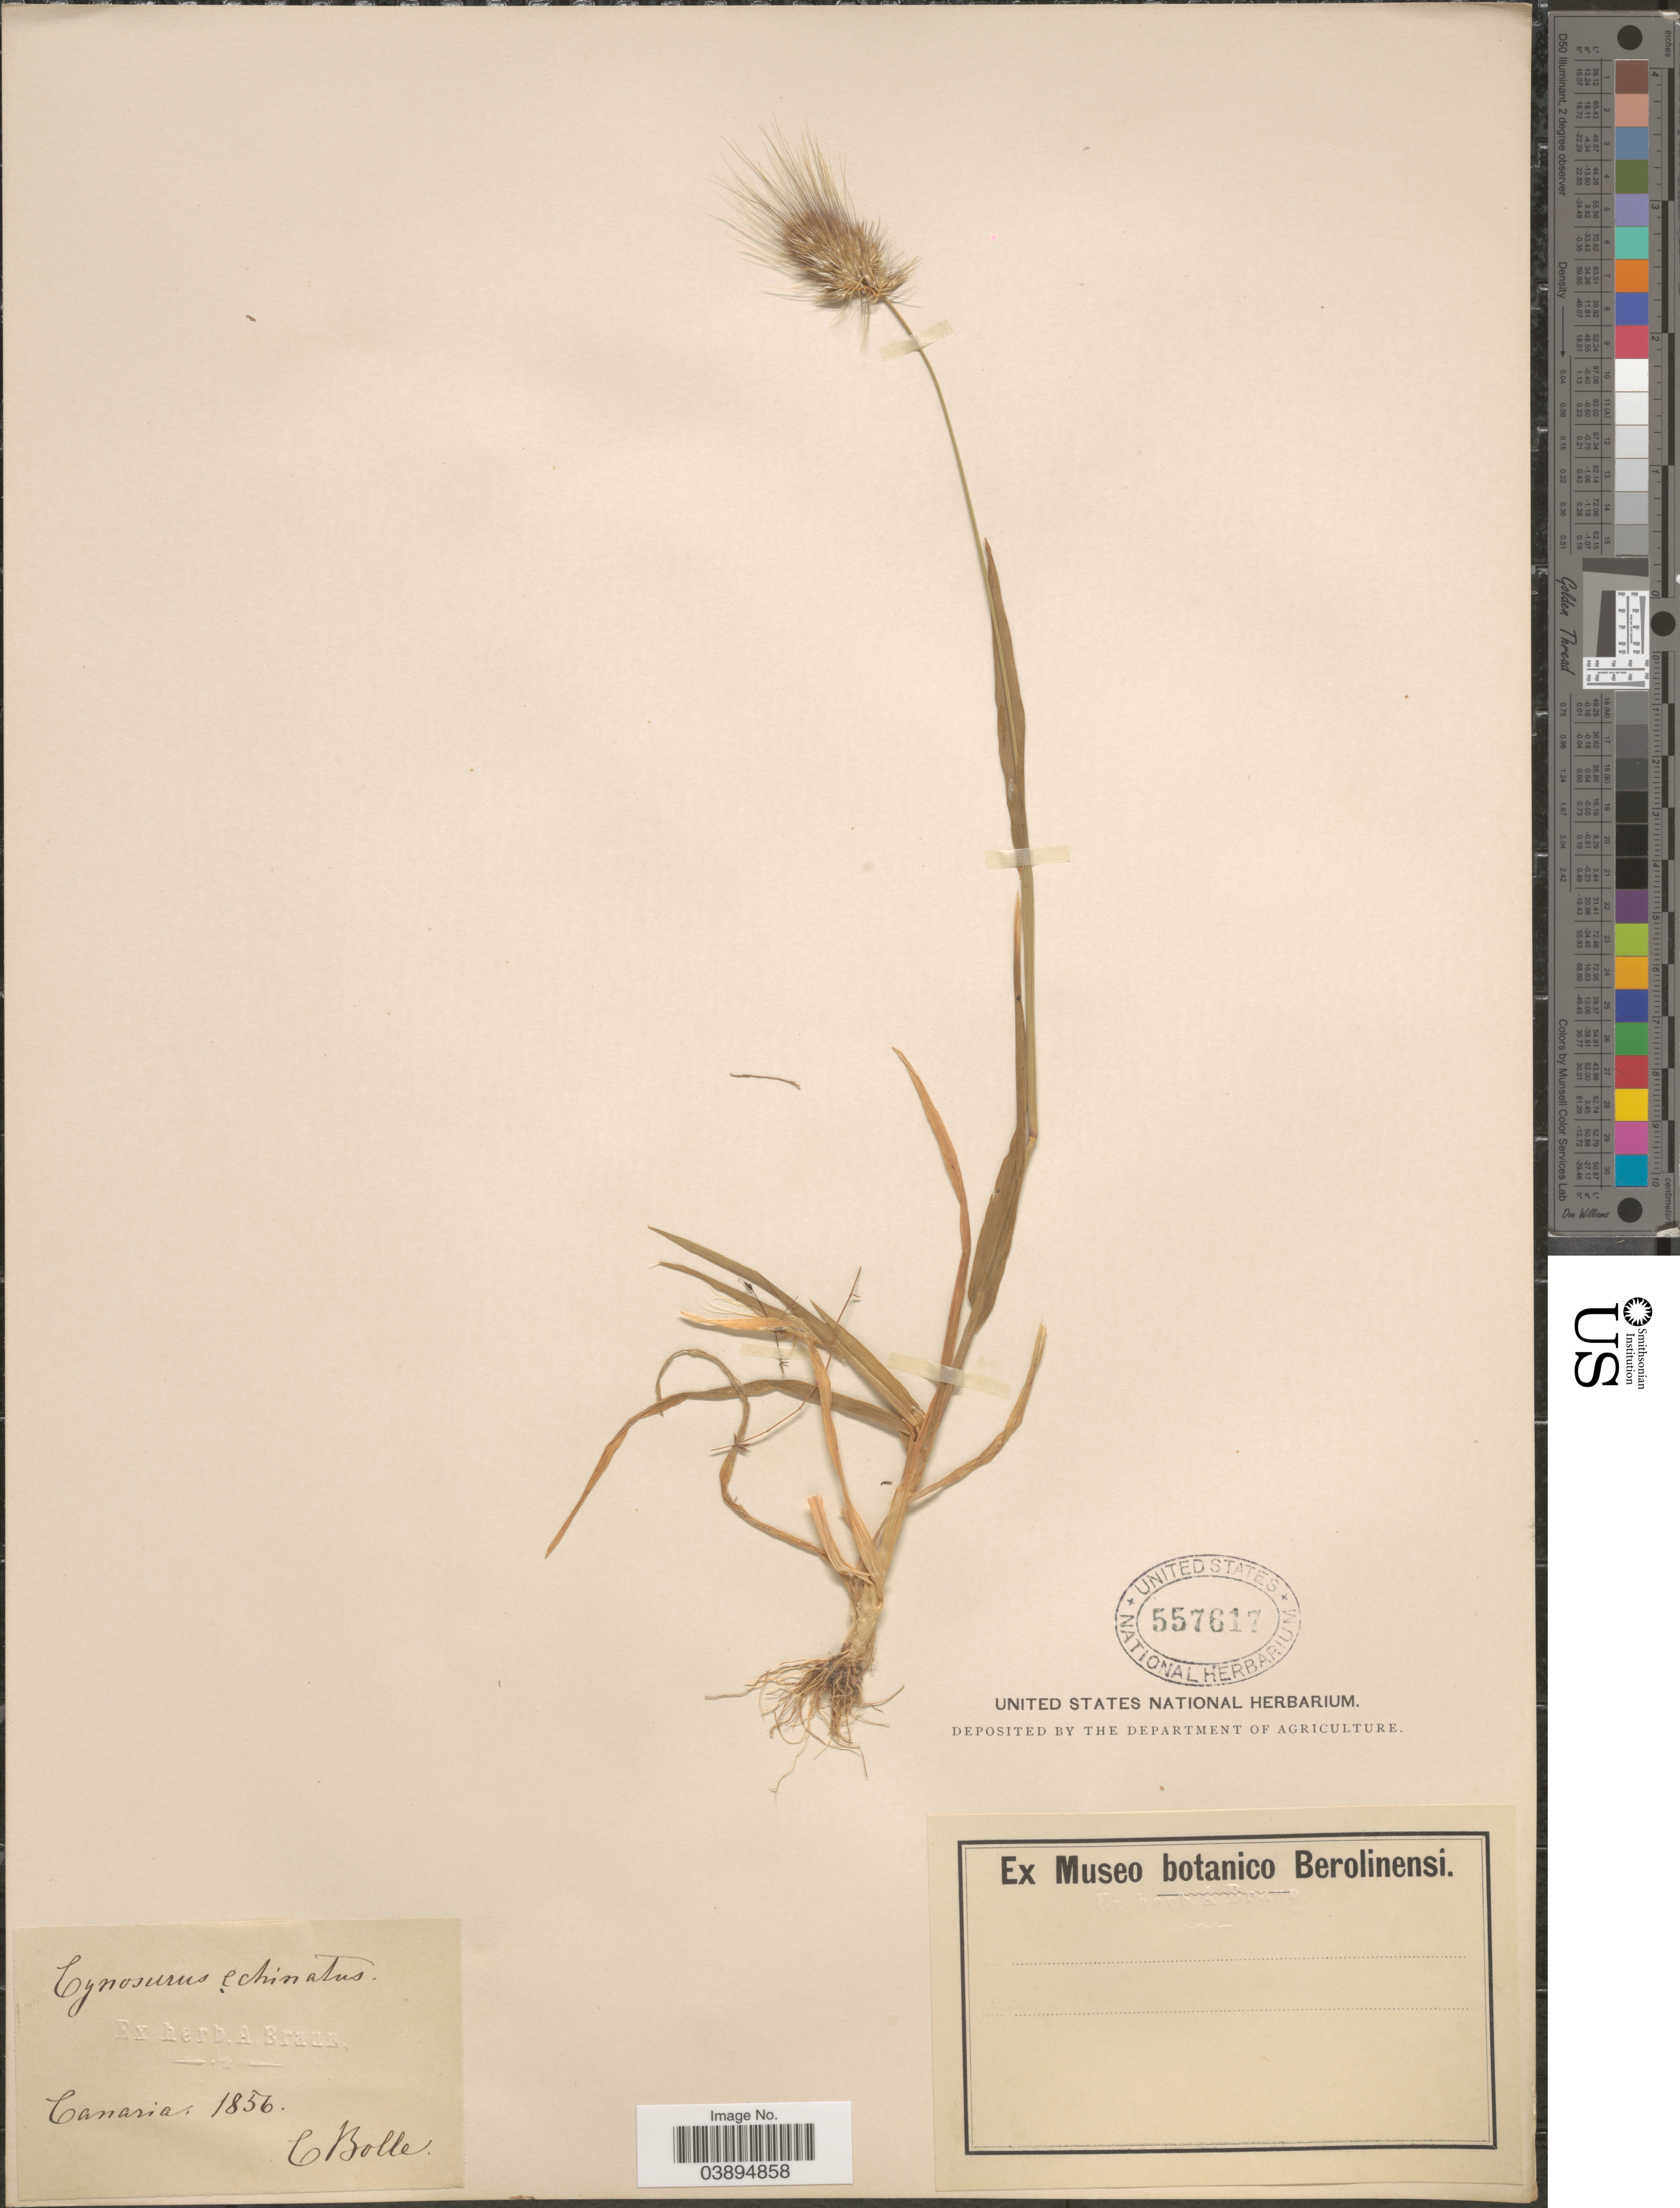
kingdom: Plantae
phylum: Tracheophyta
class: Liliopsida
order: Poales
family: Poaceae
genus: Cynosurus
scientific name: Cynosurus echinatus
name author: L.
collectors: C. A. Bolle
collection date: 1856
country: Spain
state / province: Canarias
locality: Canaria.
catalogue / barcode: US 557617